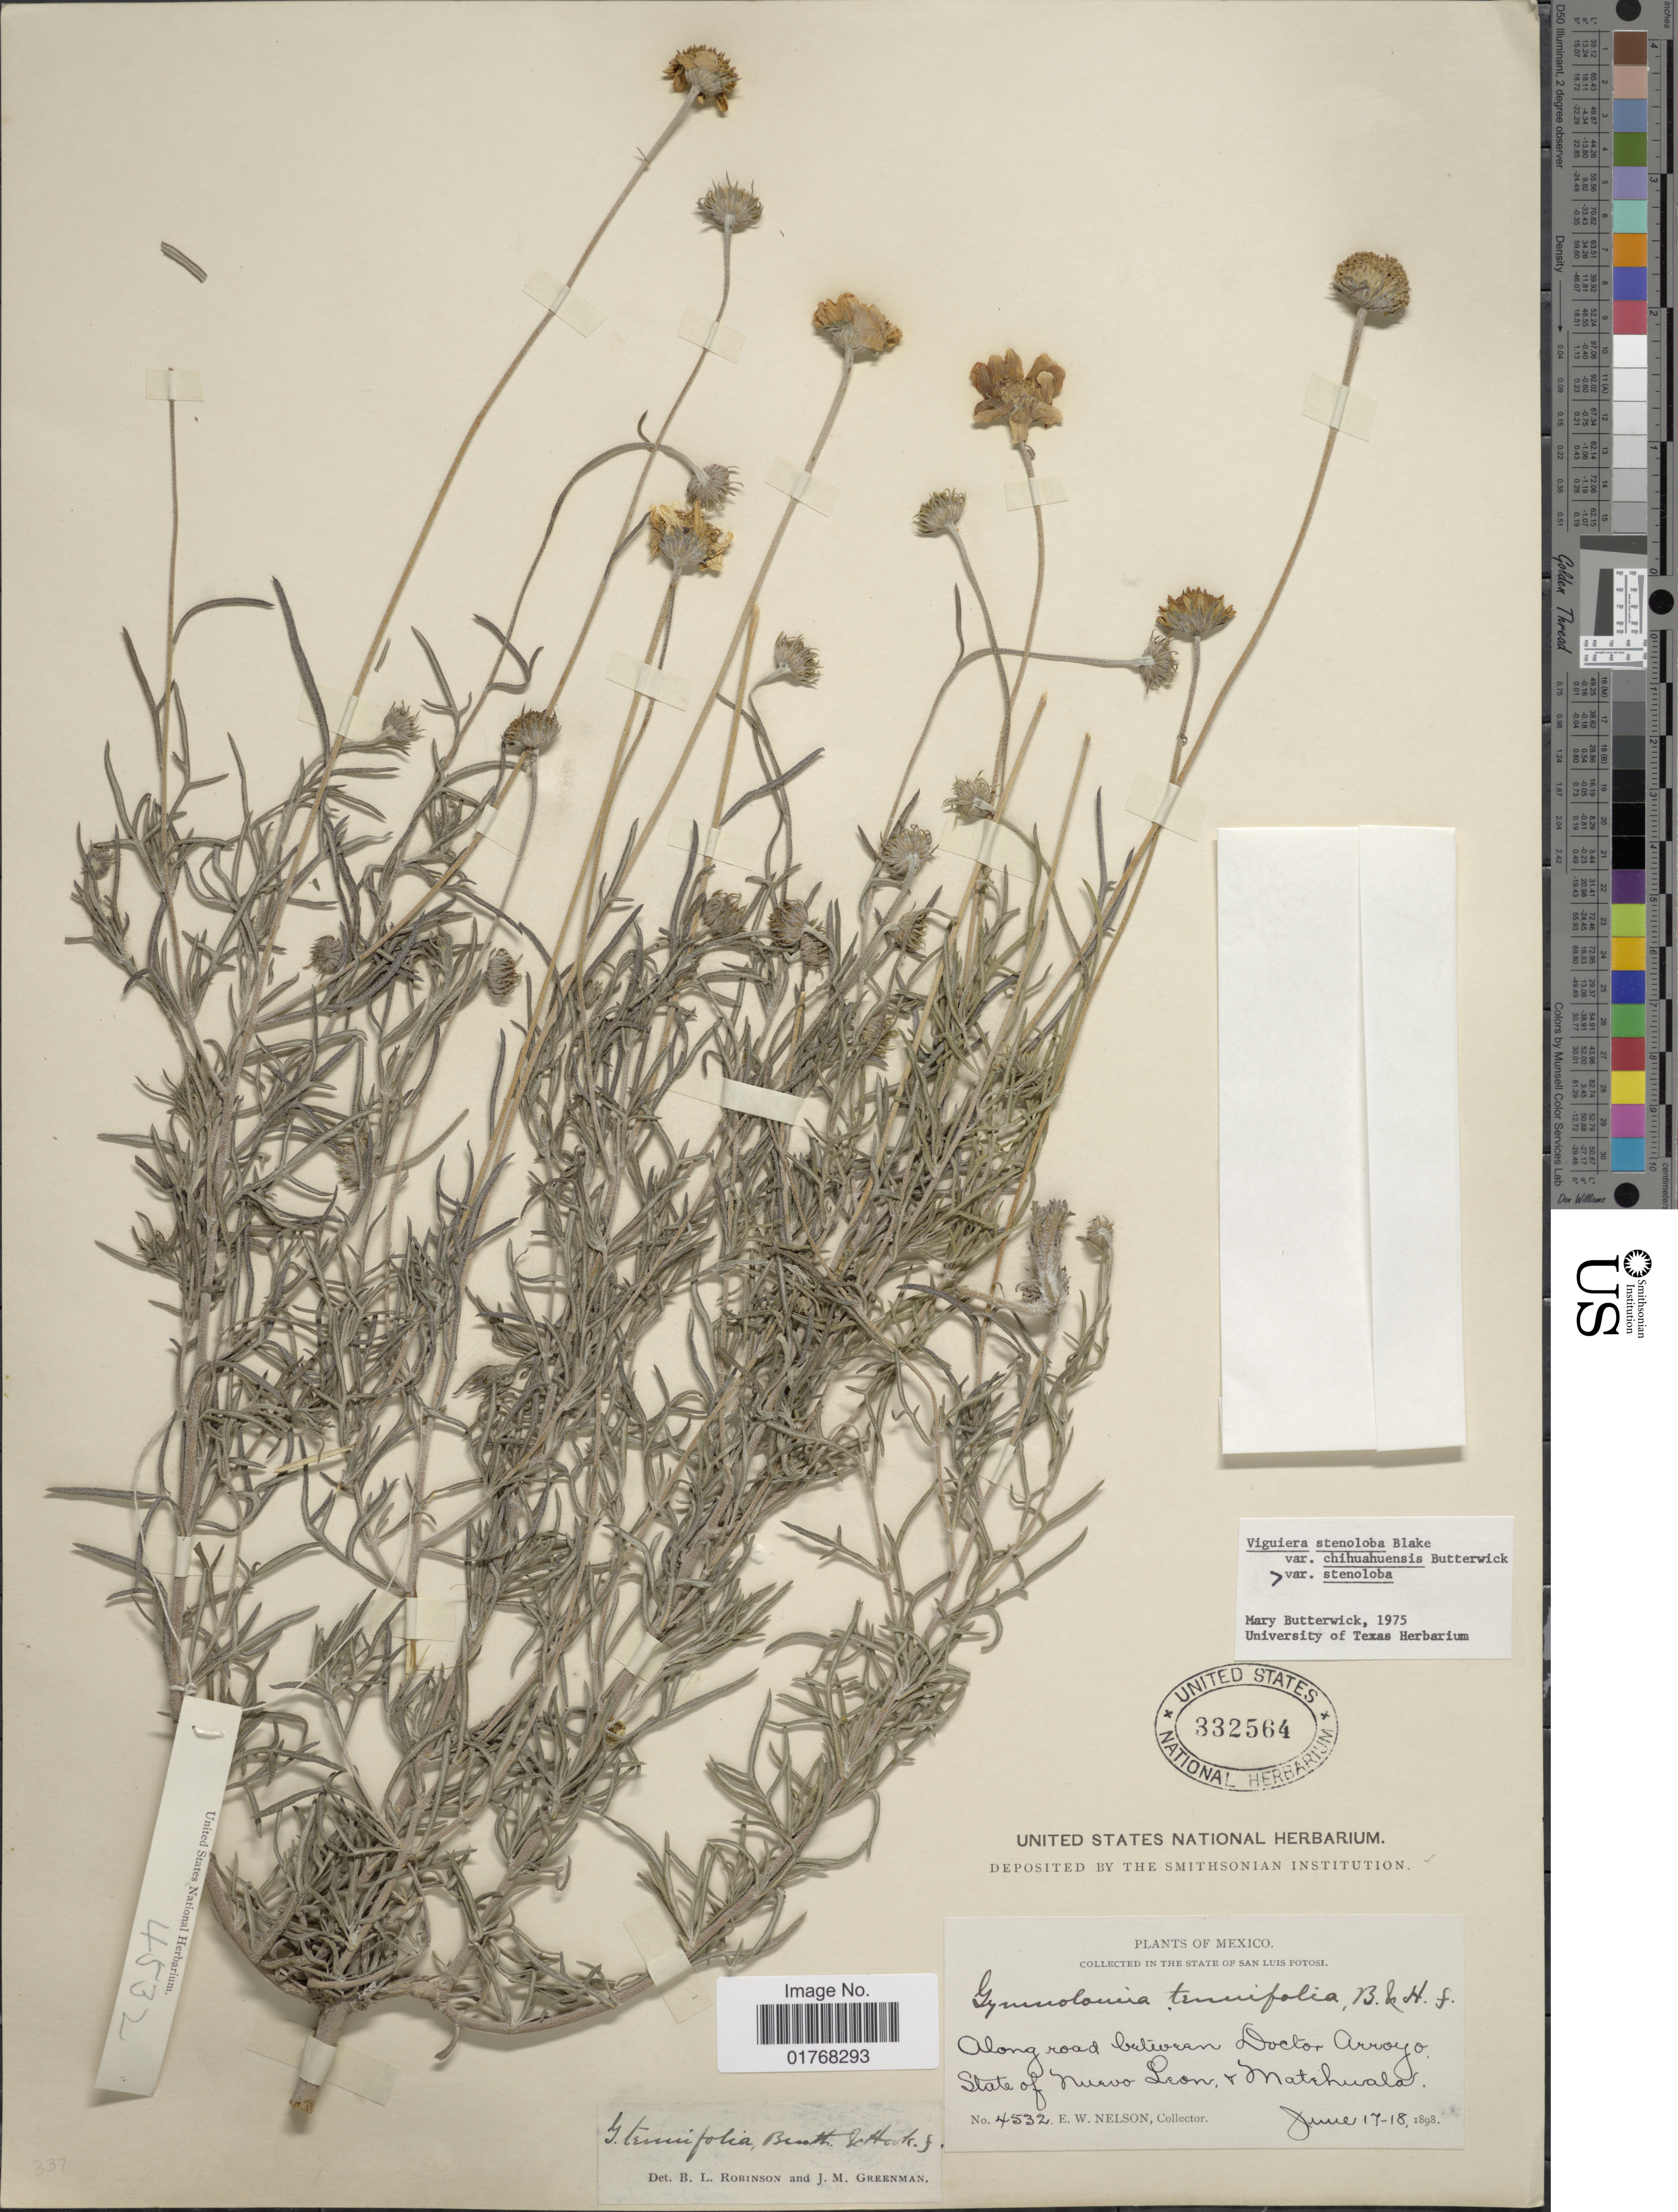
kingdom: Plantae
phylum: Tracheophyta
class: Magnoliopsida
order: Asterales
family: Asteraceae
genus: Viguiera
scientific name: Viguiera stenoloba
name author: S.F. Blake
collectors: E. W. Nelson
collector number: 4532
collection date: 1898-06-17/1898-06-18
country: Mexico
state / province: Nuevo León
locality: State of San Luis Potoso, Along road between Doctor Arroyo. State of Nuevo Leon and Mathehuala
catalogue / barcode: US 332564